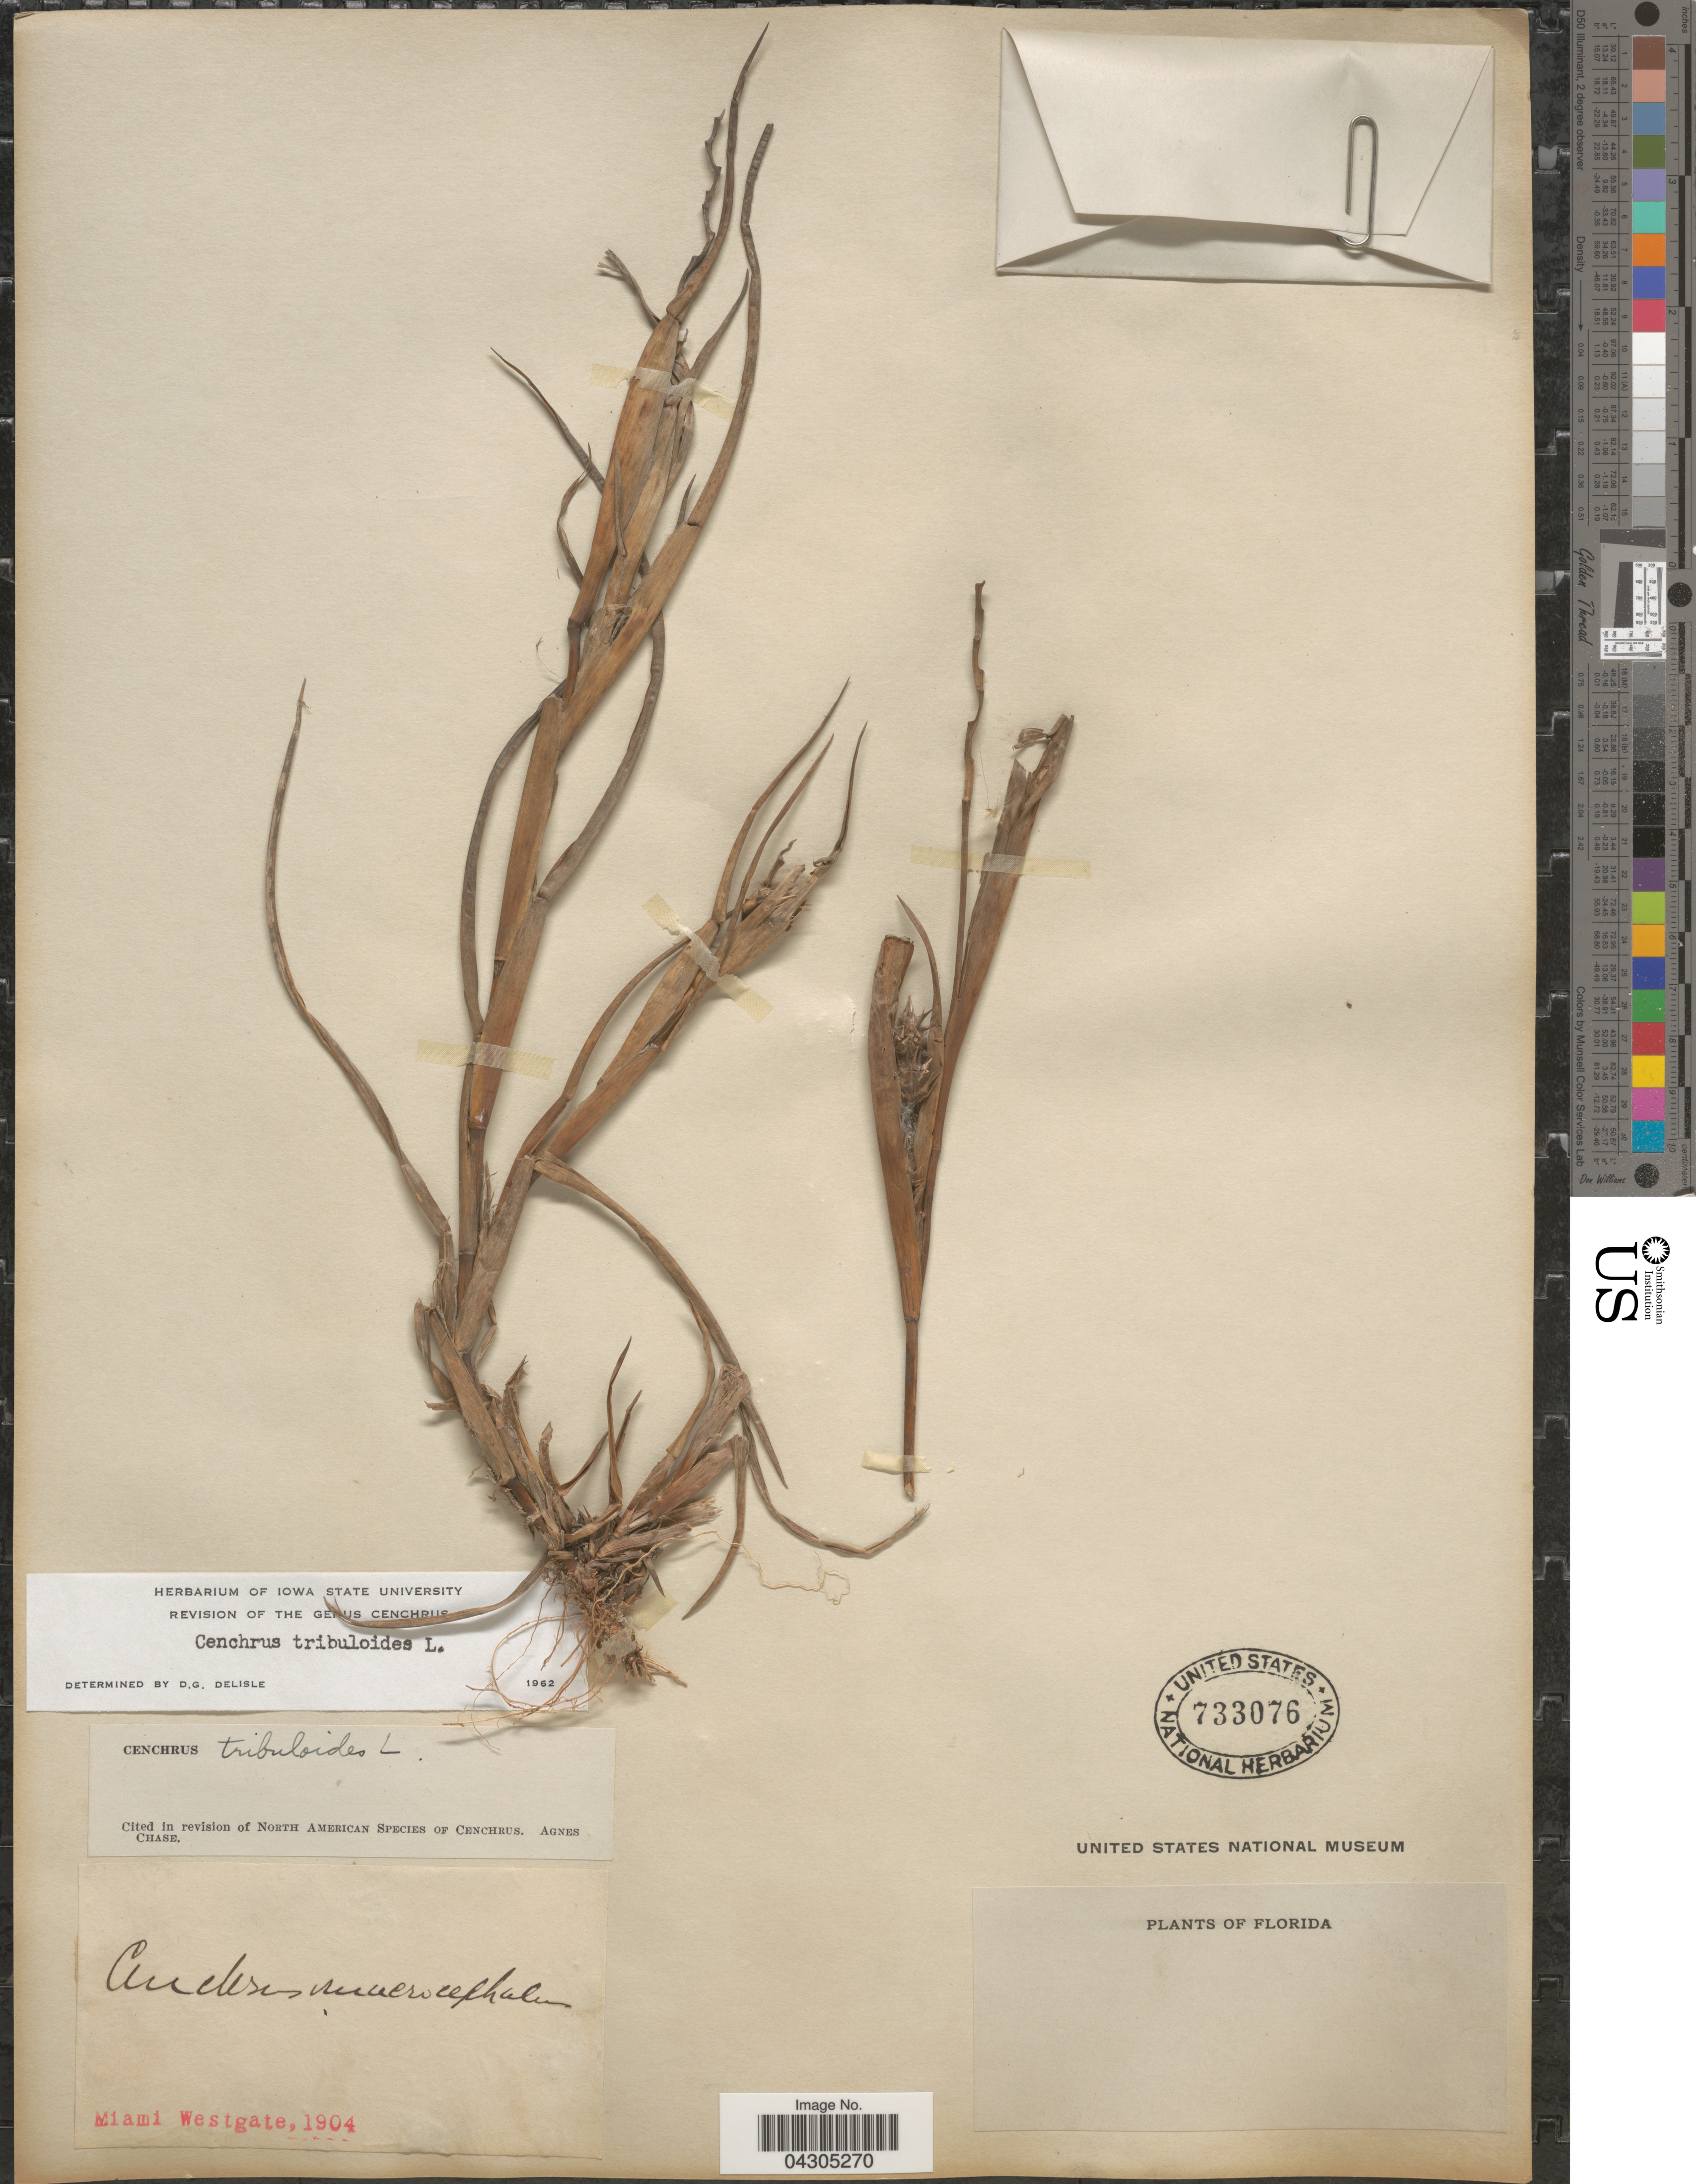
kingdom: Plantae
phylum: Tracheophyta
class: Liliopsida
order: Poales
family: Poaceae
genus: Cenchrus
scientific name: Cenchrus tribuloides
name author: L.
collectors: -. Westgate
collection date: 1904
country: United States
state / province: Florida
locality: Miami.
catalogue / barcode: US 733076